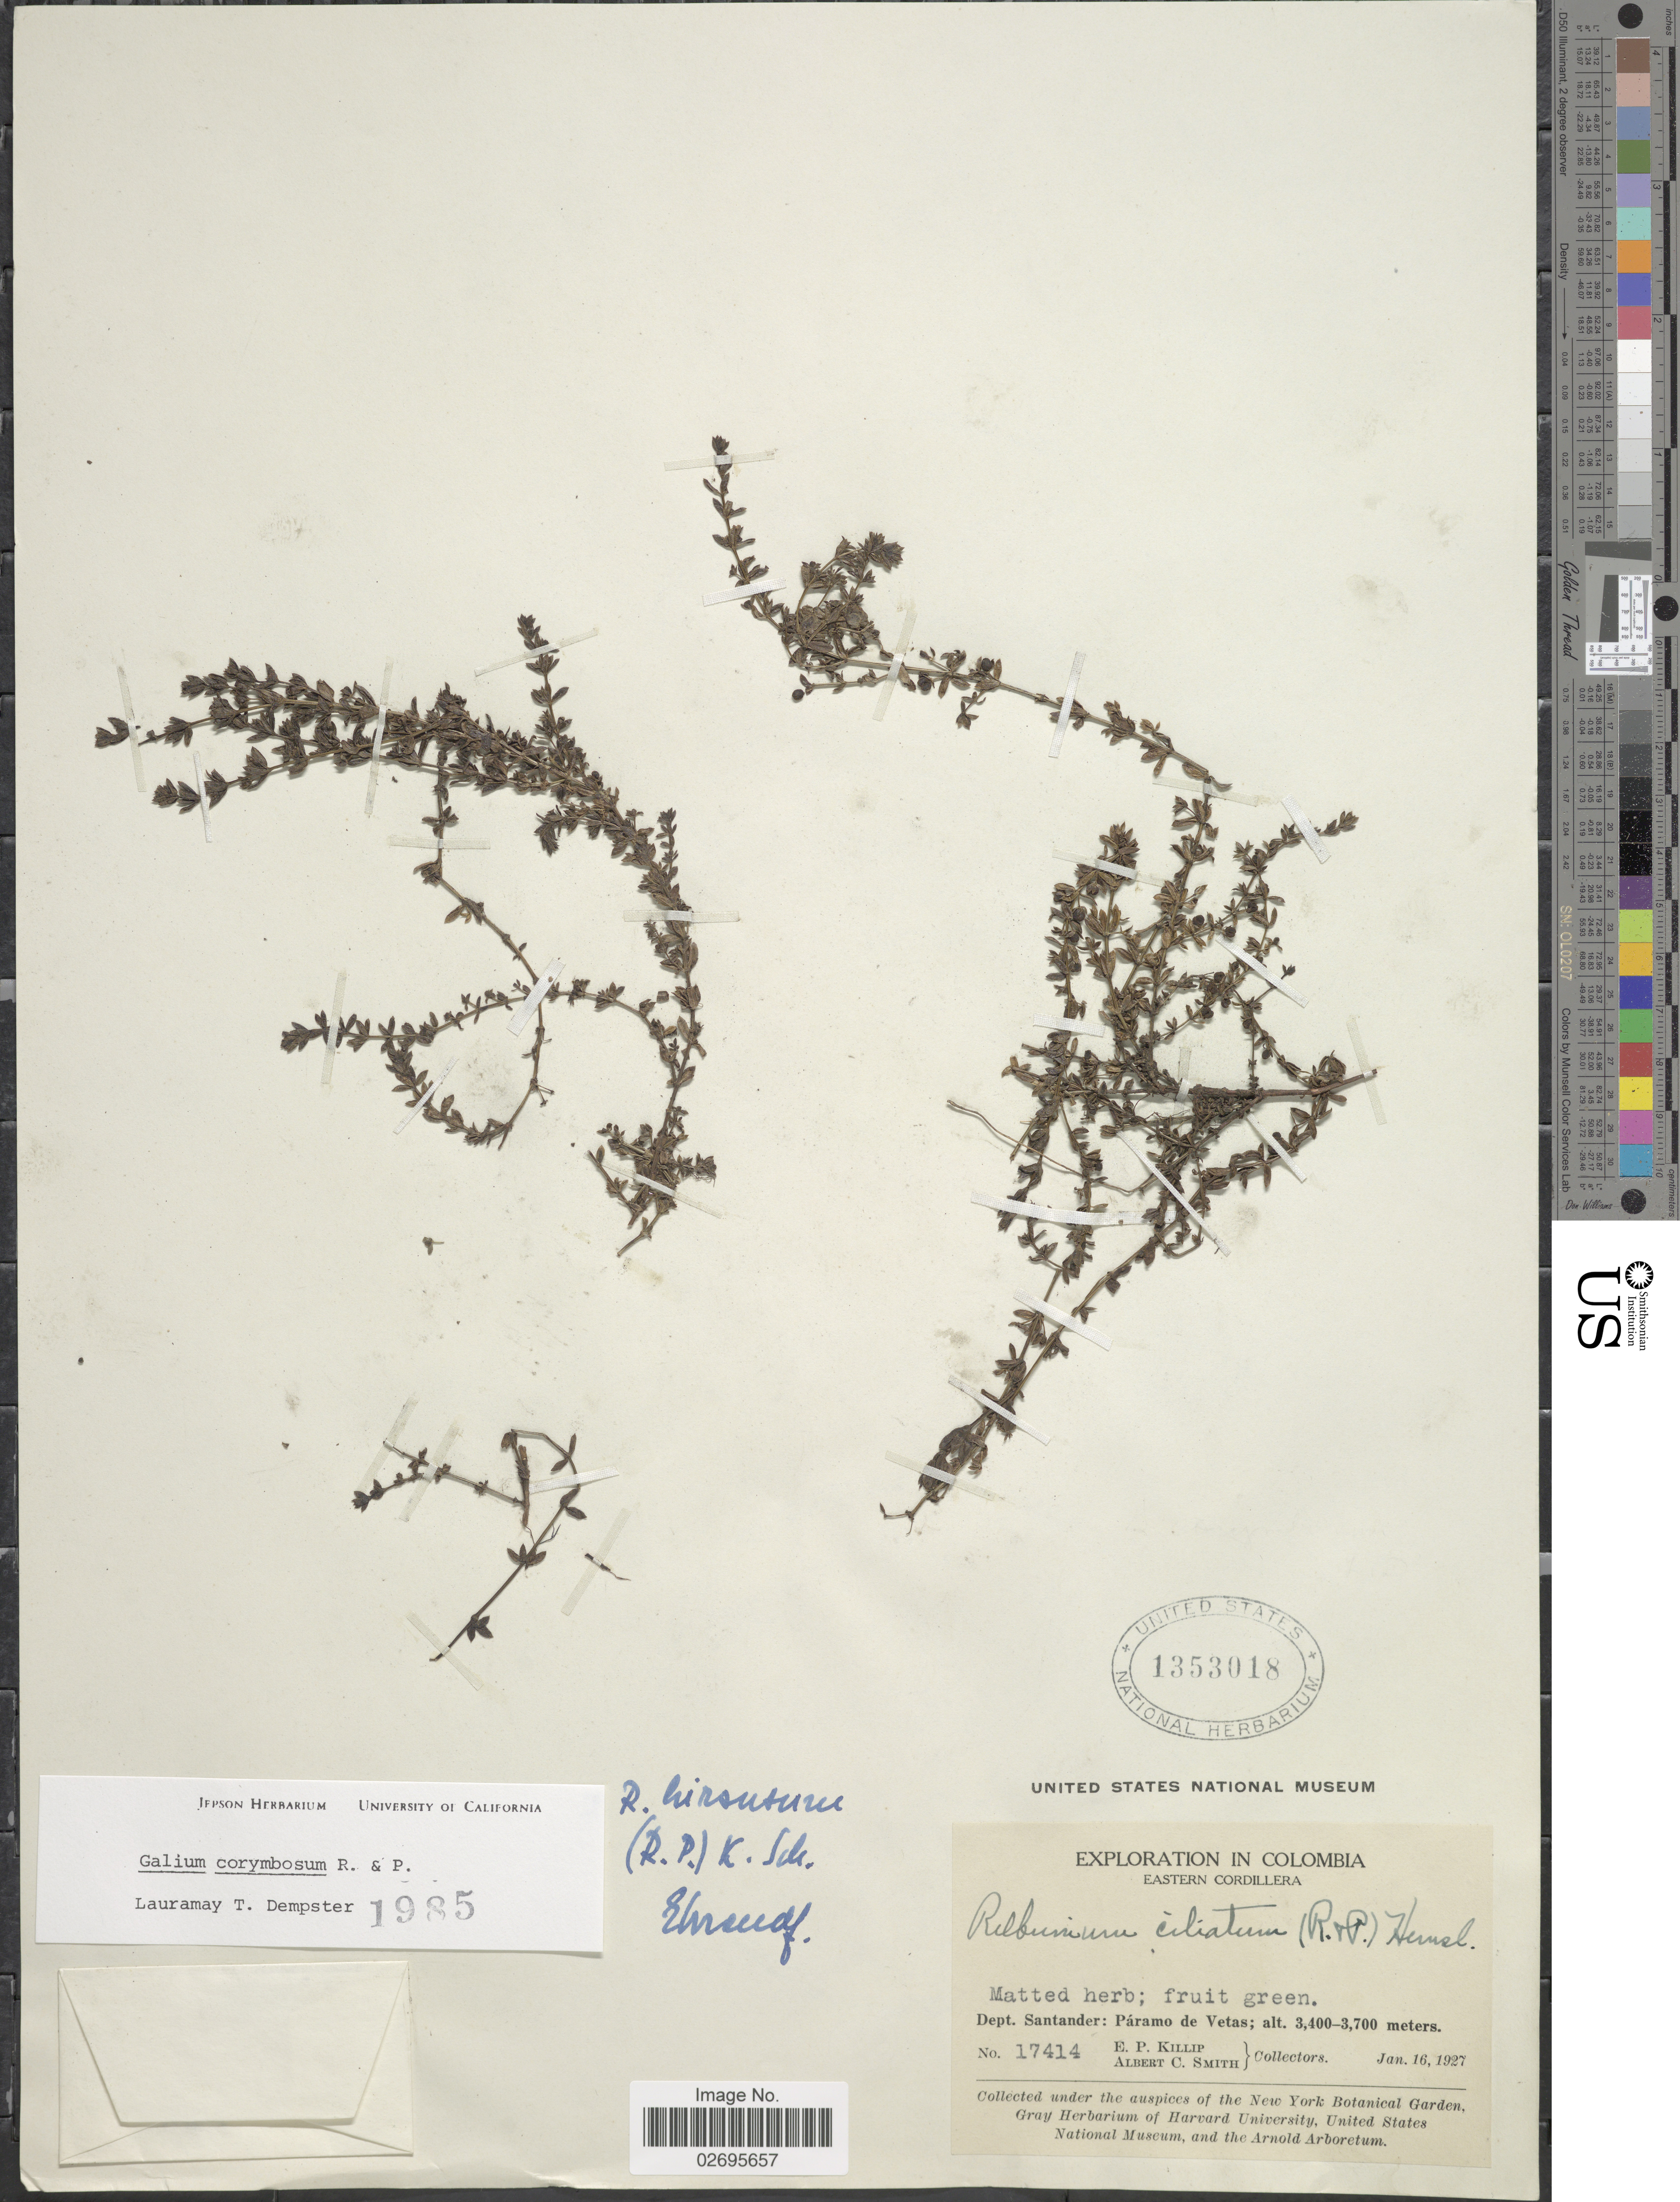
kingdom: Plantae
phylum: Tracheophyta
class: Magnoliopsida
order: Gentianales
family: Rubiaceae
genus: Galium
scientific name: Galium corymbosum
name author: Ruiz & Pav.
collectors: E. P. Killip & A. C. Smith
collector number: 17414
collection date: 1927-01-16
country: Colombia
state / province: Santander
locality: Eastern Cordillera, Dept. Santander: Paramo de Vetas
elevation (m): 3400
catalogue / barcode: US 1353018